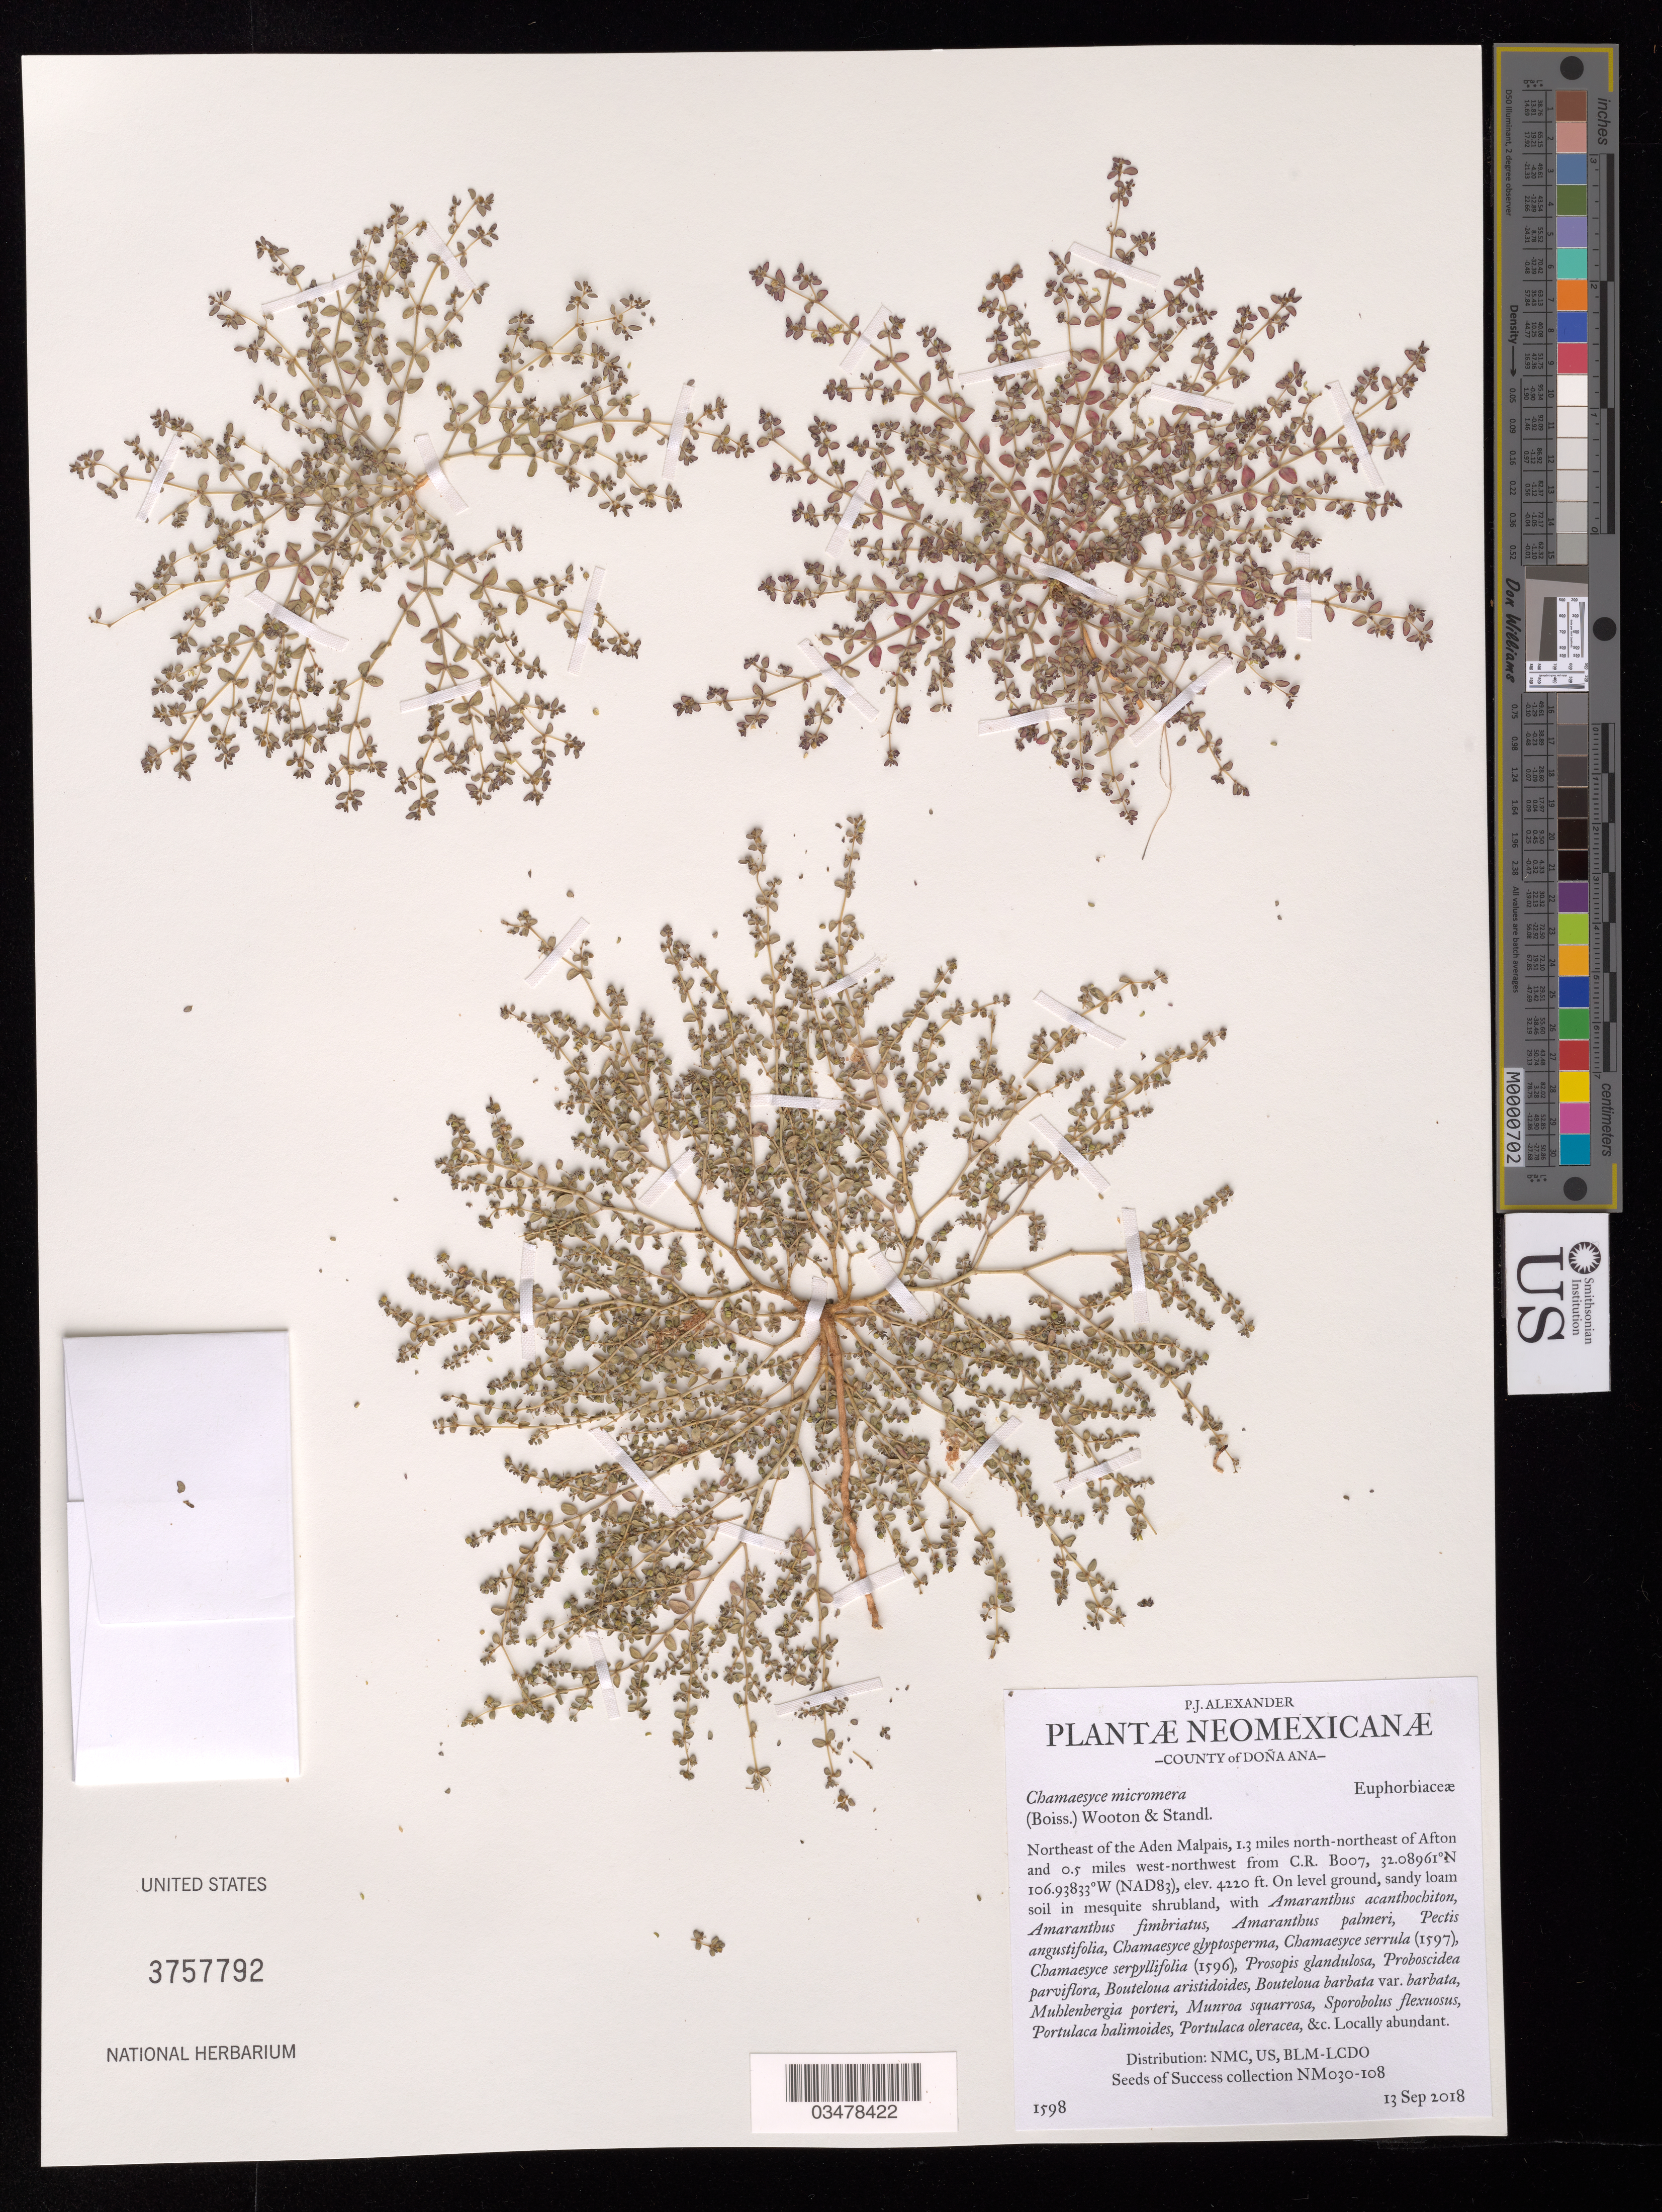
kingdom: Plantae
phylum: Tracheophyta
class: Magnoliopsida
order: Malpighiales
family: Euphorbiaceae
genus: Chamaesyce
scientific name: Chamaesyce micromera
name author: (Boiss. ex Engelm.) Wooton & Standl.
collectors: P. Alexander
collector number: NM030-108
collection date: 2018-09-13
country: United States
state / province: New Mexico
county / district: Dona Ana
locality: Allotment 03050. NE of Aden Malpais, 1.3 mi. NNE of Afton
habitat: Ecological site: R042XB012NM. Sandy loam soil. Mesquite shrubland. With Pectis angustifolia, Prosopis glandulosa, Munroa squarrosa, etc.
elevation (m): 1286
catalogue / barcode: US 3757792